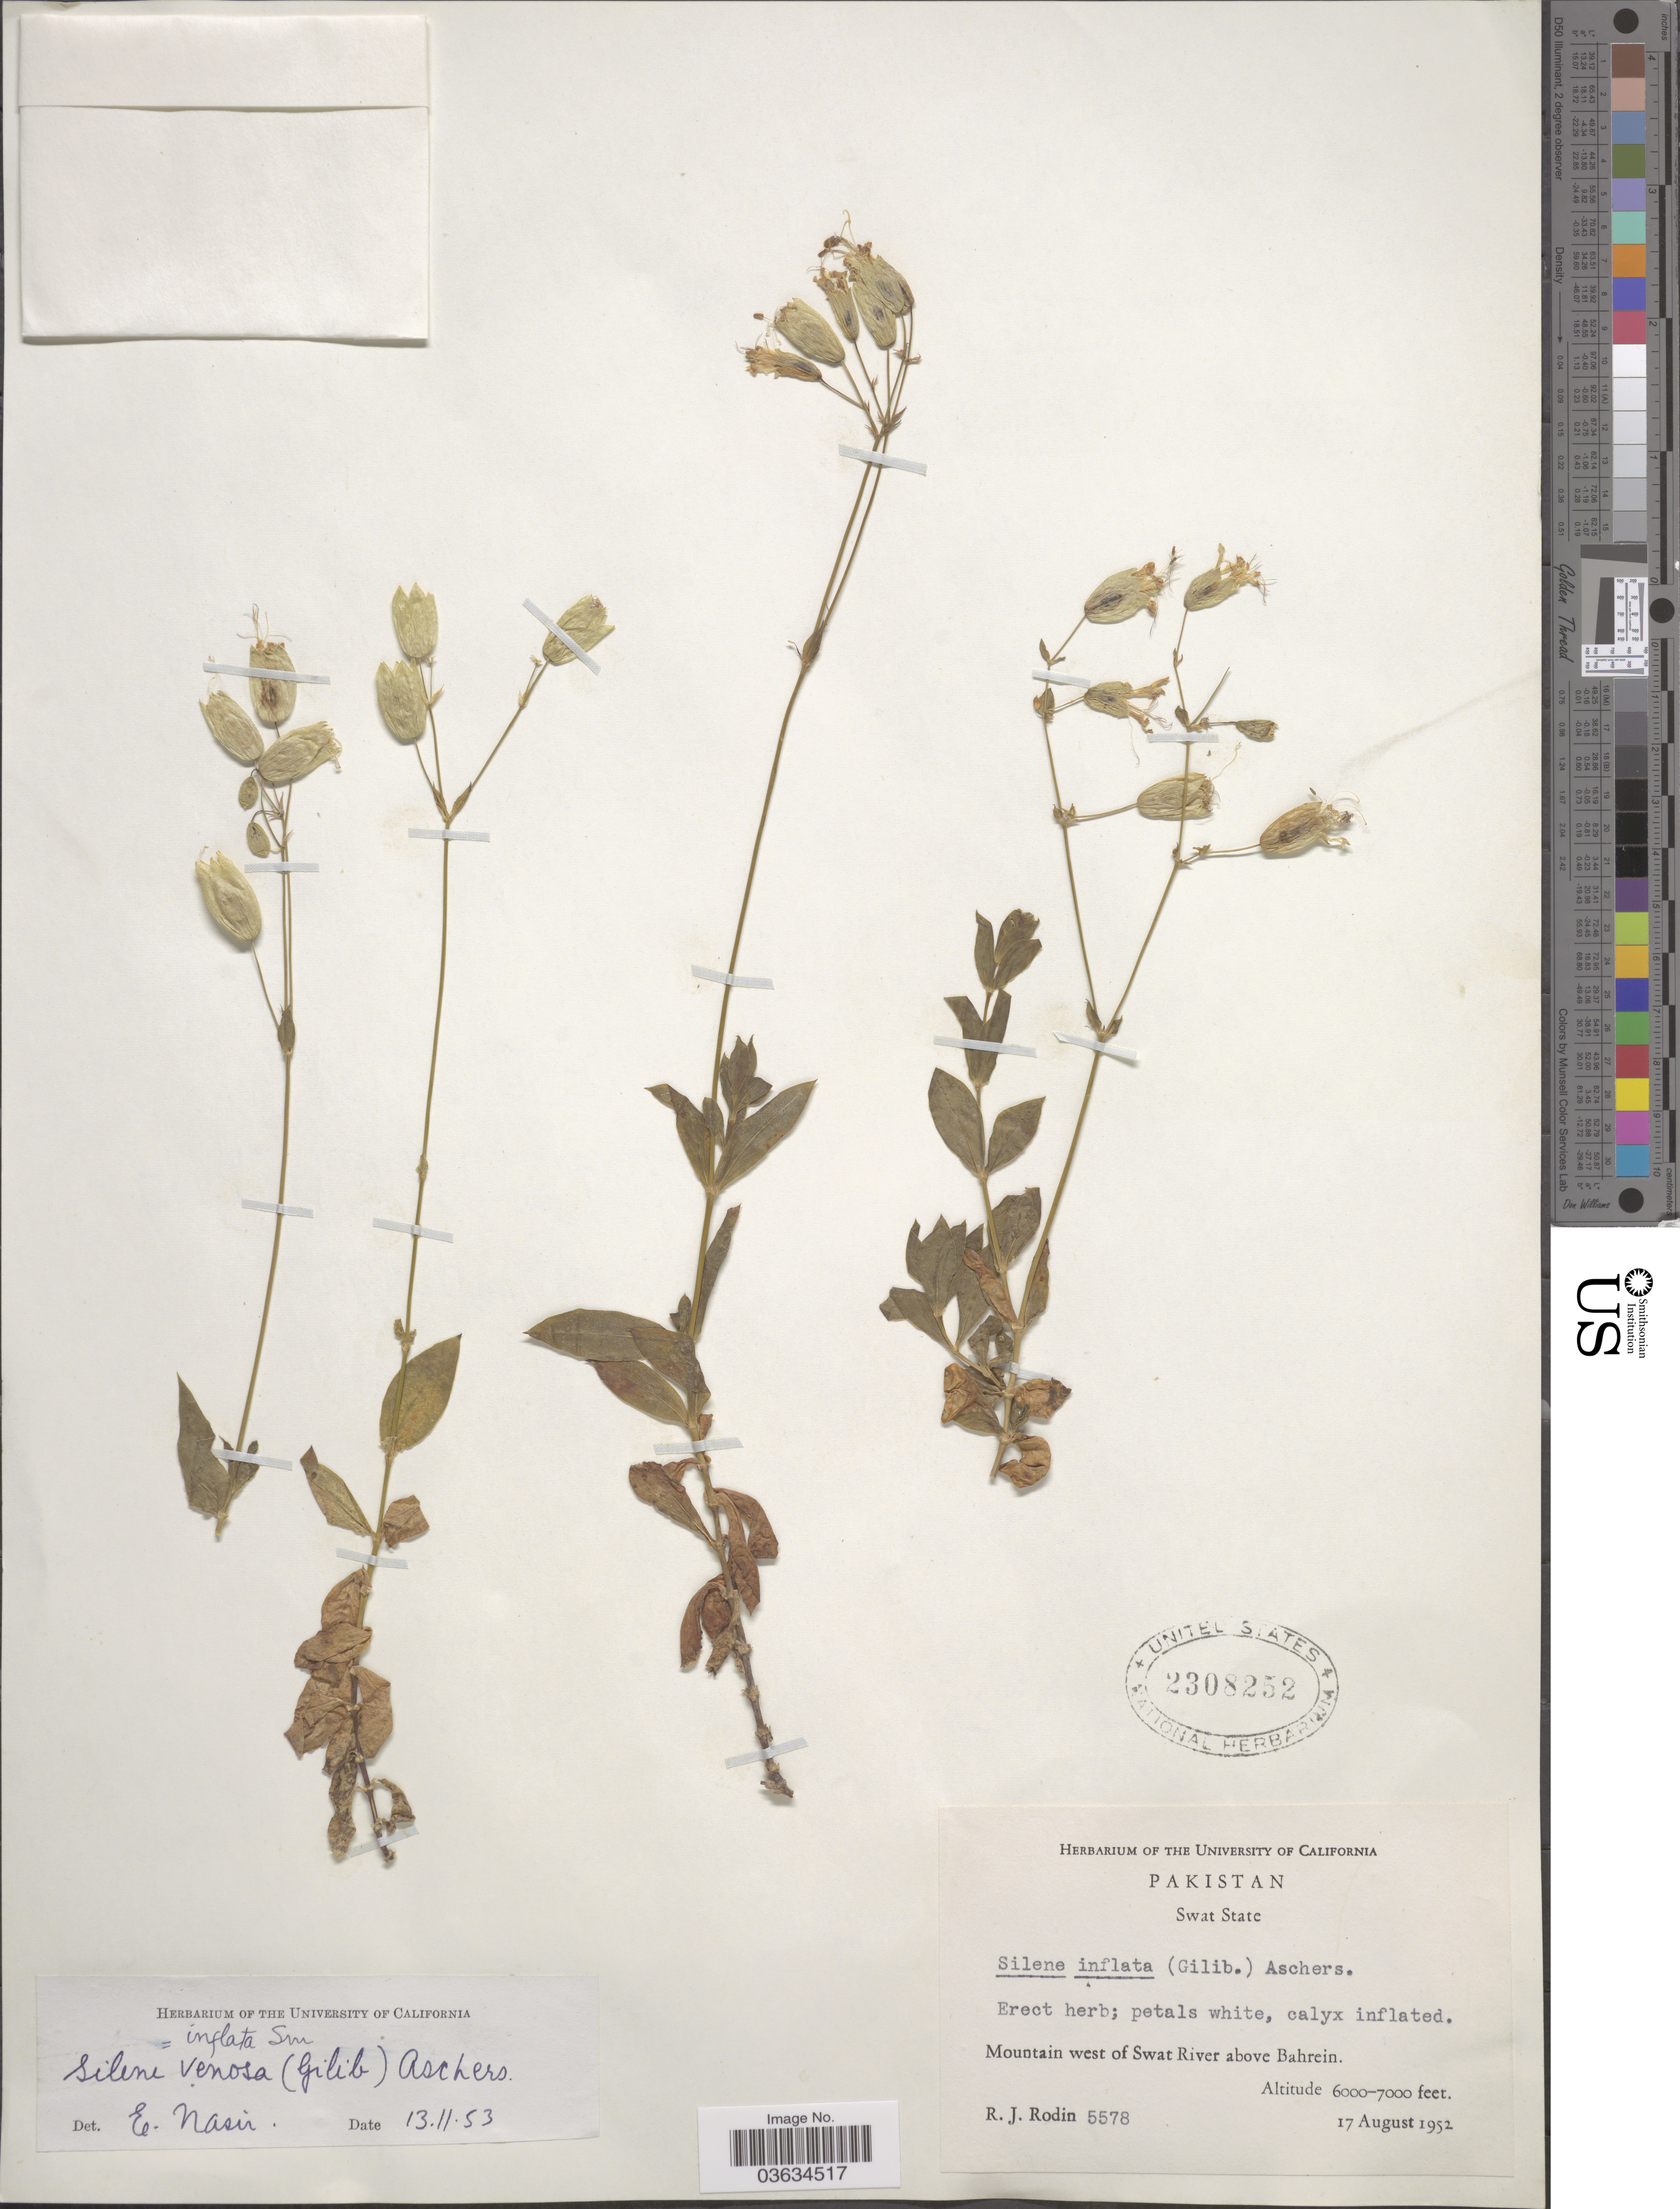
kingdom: Plantae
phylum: Tracheophyta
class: Magnoliopsida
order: Caryophyllales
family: Caryophyllaceae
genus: Silene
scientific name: Silene vulgaris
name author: (Moench) Garcke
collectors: R. J. Rodin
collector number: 5578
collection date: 1952-08-17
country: Pakistan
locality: Swat State. Mountain west of Swat River above Bahrein.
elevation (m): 1829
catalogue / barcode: US 2308252